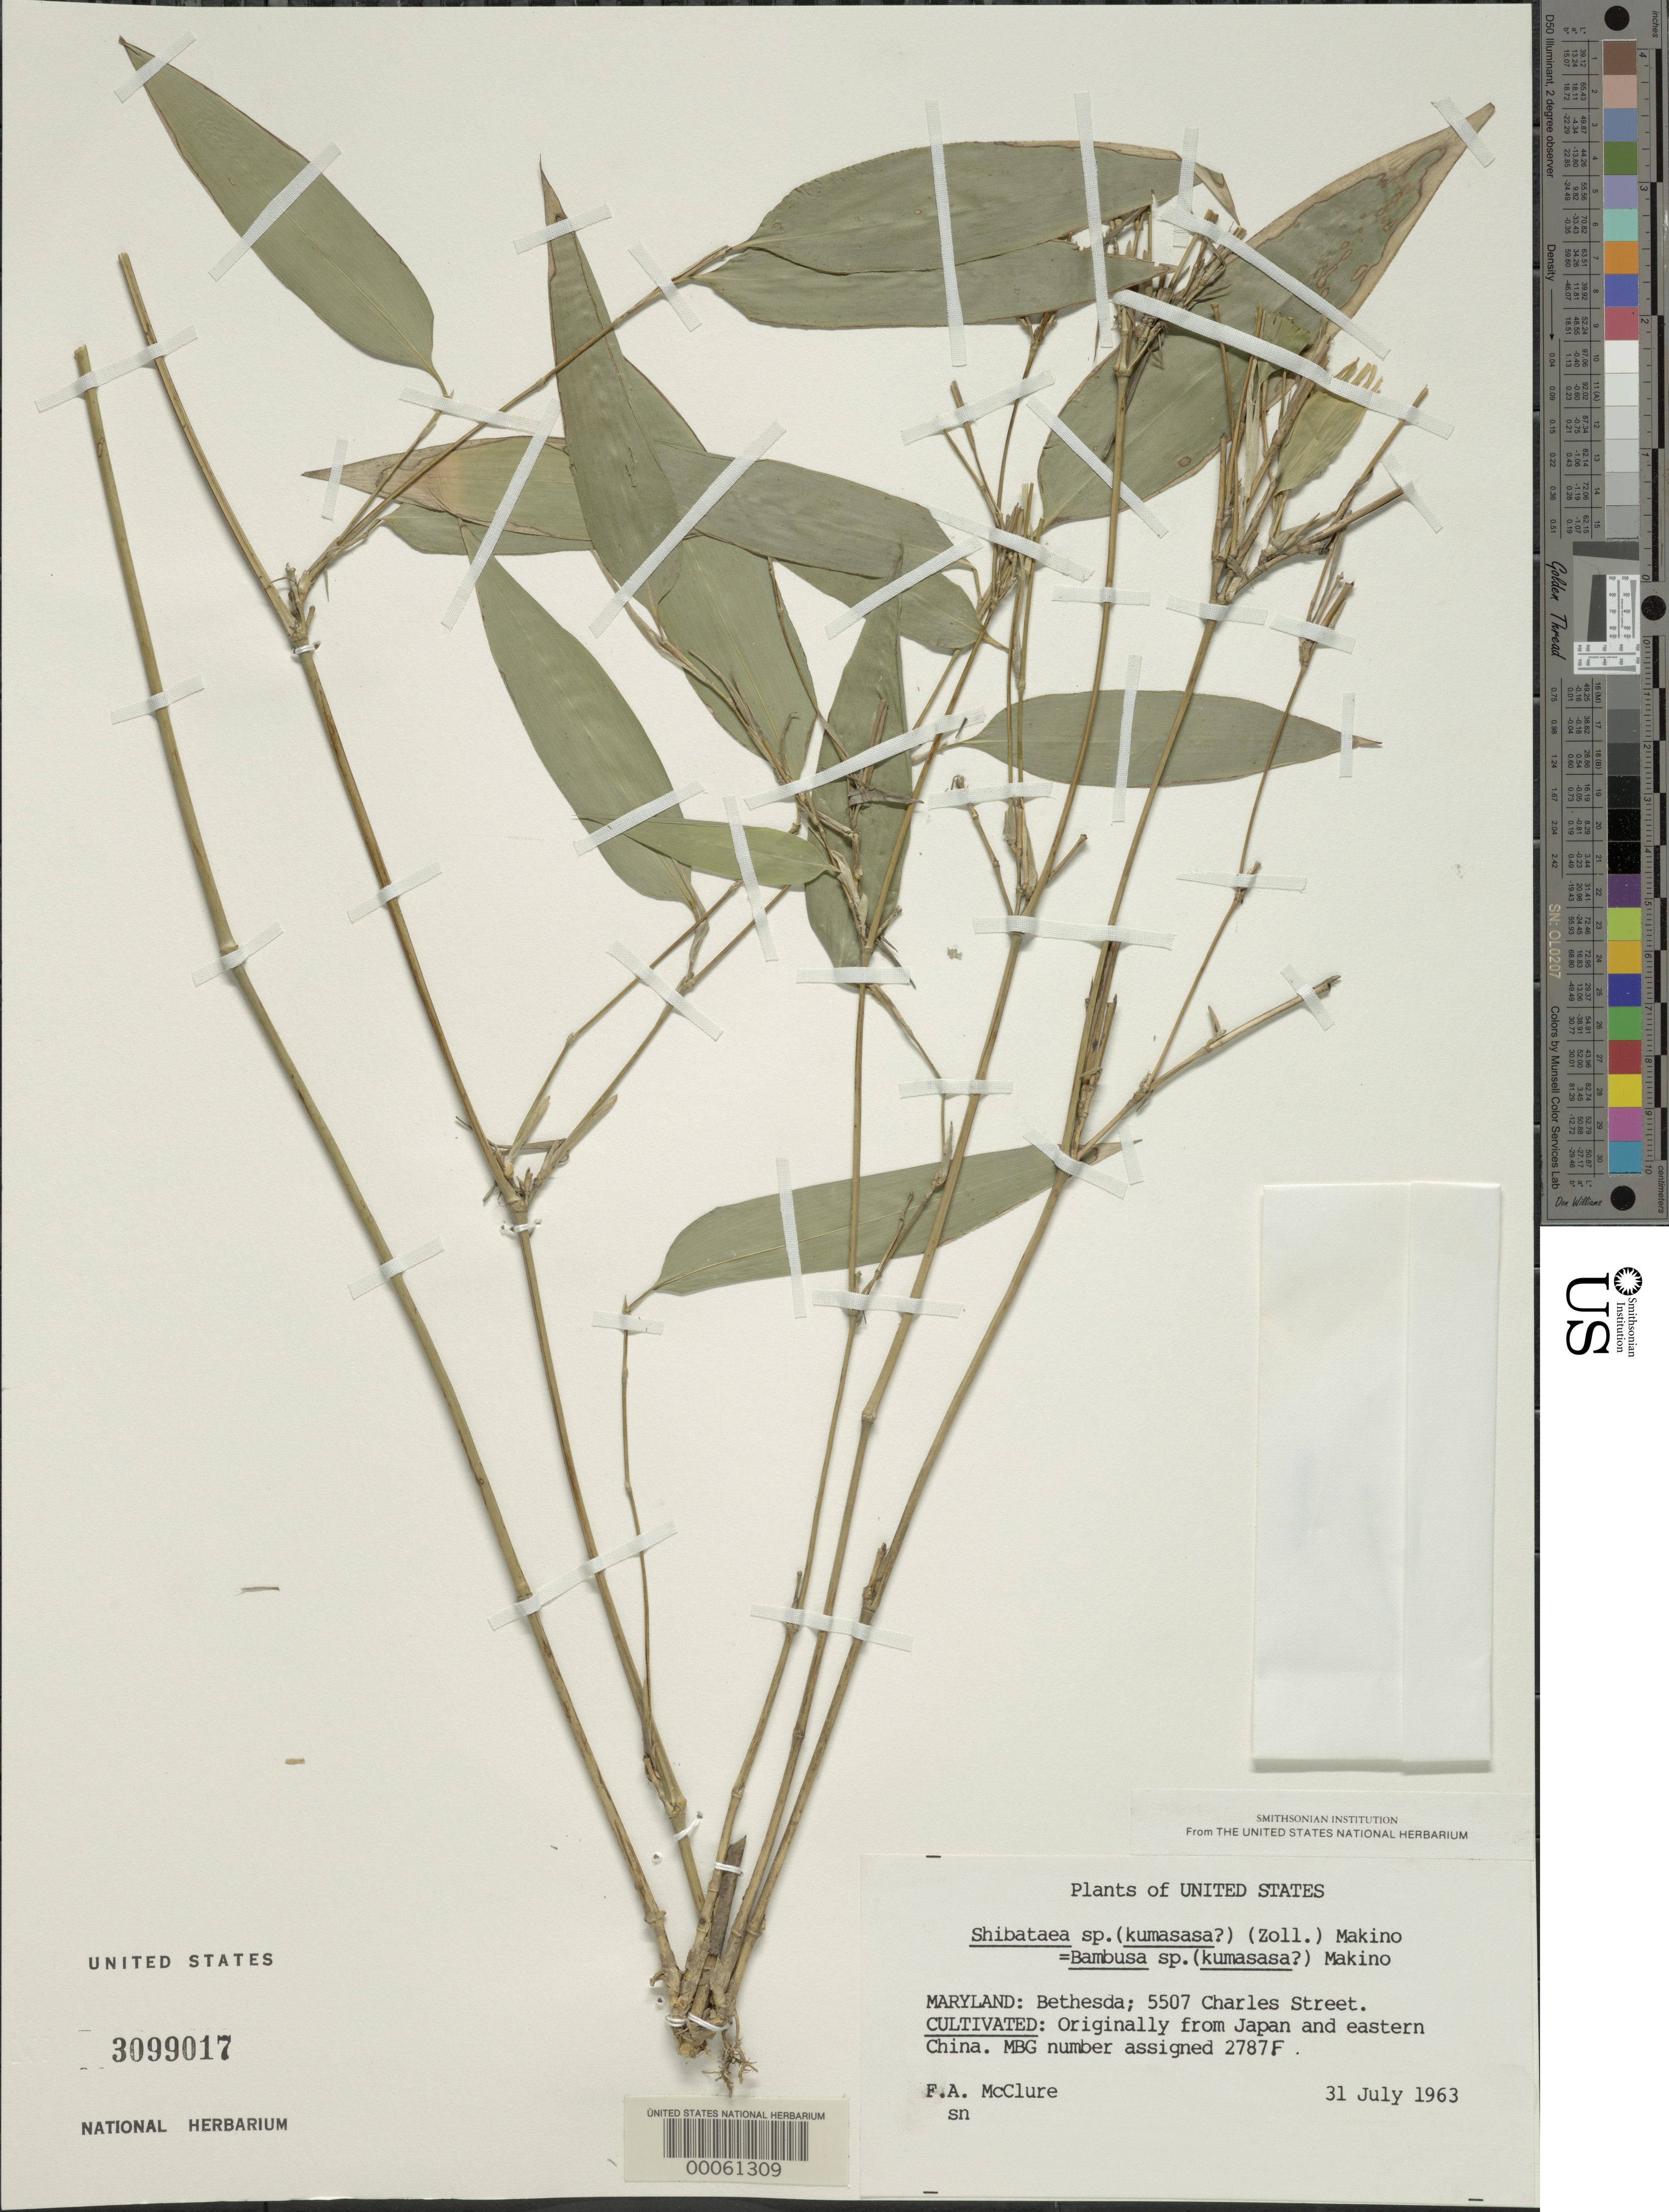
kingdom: Plantae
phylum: Tracheophyta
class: Liliopsida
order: Poales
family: Poaceae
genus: Shibataea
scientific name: Shibataea kumasasa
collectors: F. A. McClure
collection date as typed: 31 Jul 1963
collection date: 1963-07-31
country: United States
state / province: Maryland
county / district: Montgomery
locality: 5507 Charles Street, Bethesda (McClure's garden)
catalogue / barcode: US 3099017